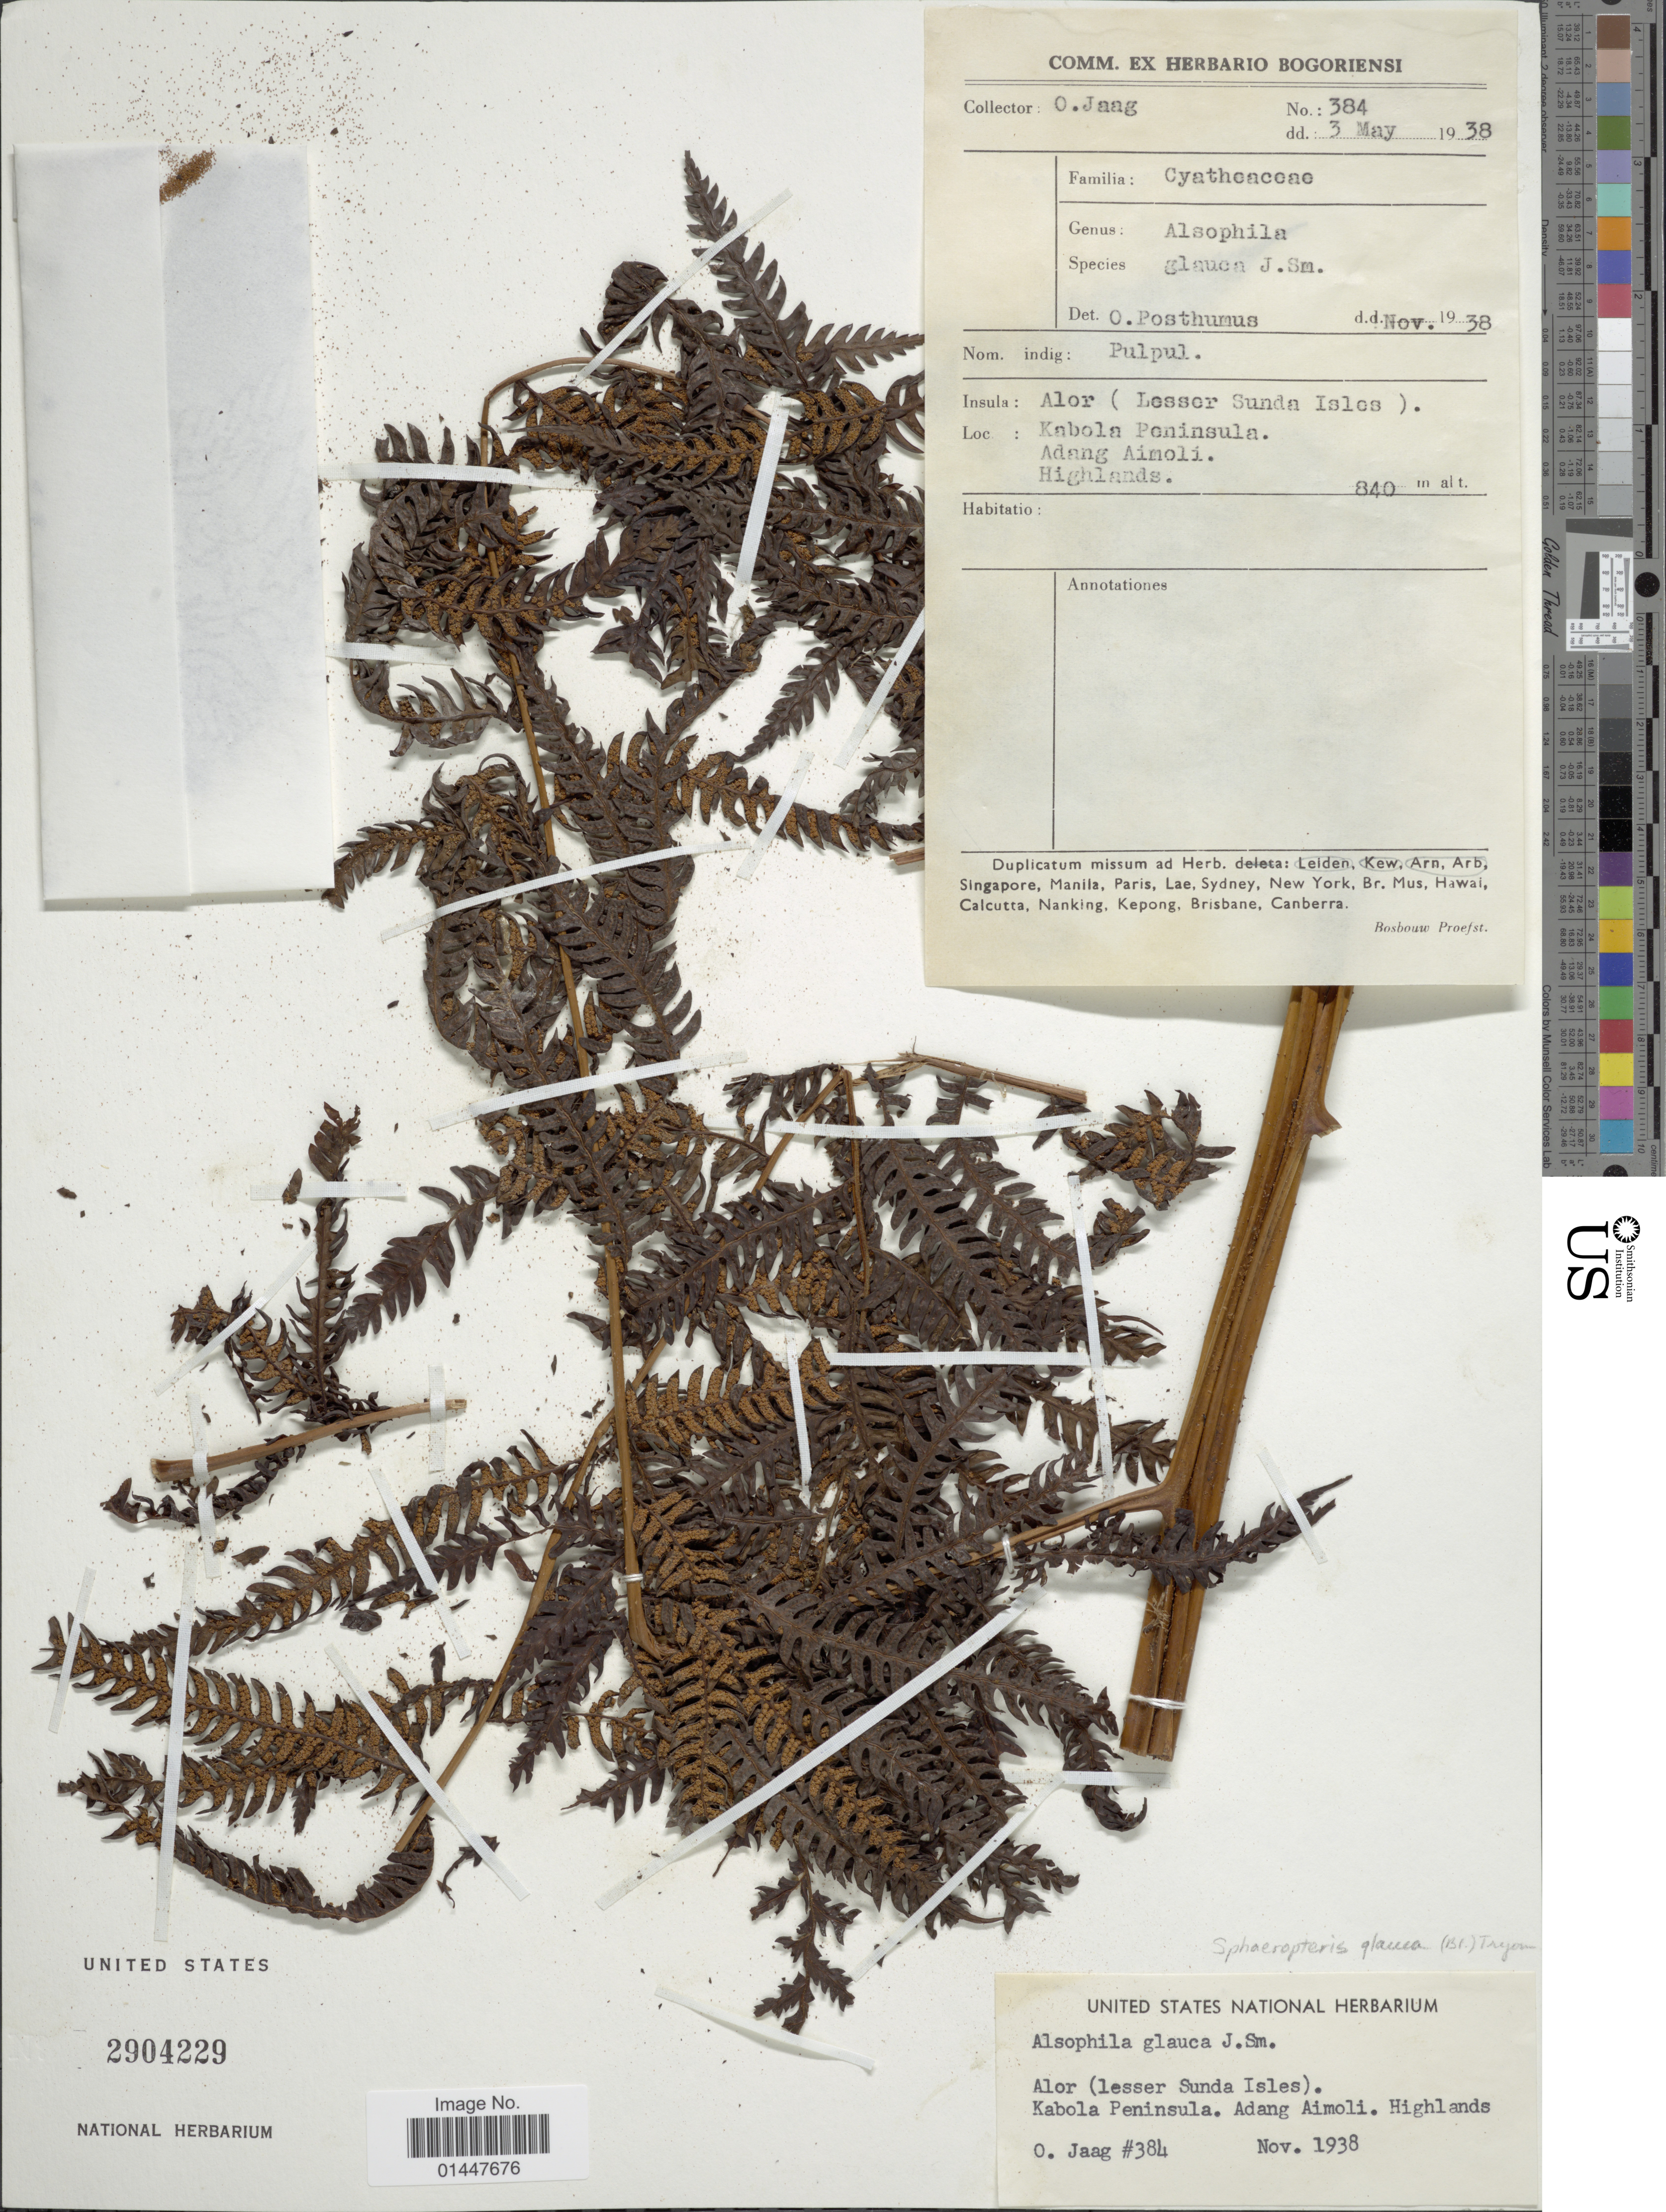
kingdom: Plantae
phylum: Tracheophyta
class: Polypodiopsida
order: Cyatheales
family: Cyatheaceae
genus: Sphaeropteris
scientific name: Sphaeropteris glauca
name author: (Blume) R.M. Tryon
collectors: O. Jaag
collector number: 384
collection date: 1938-05-03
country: Indonesia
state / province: Nusa Tenggara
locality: Alor (Lesser Sunda Isles.) . Kabola Peninsula. Adang Aimoli. Highlands.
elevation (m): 840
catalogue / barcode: US 2904229